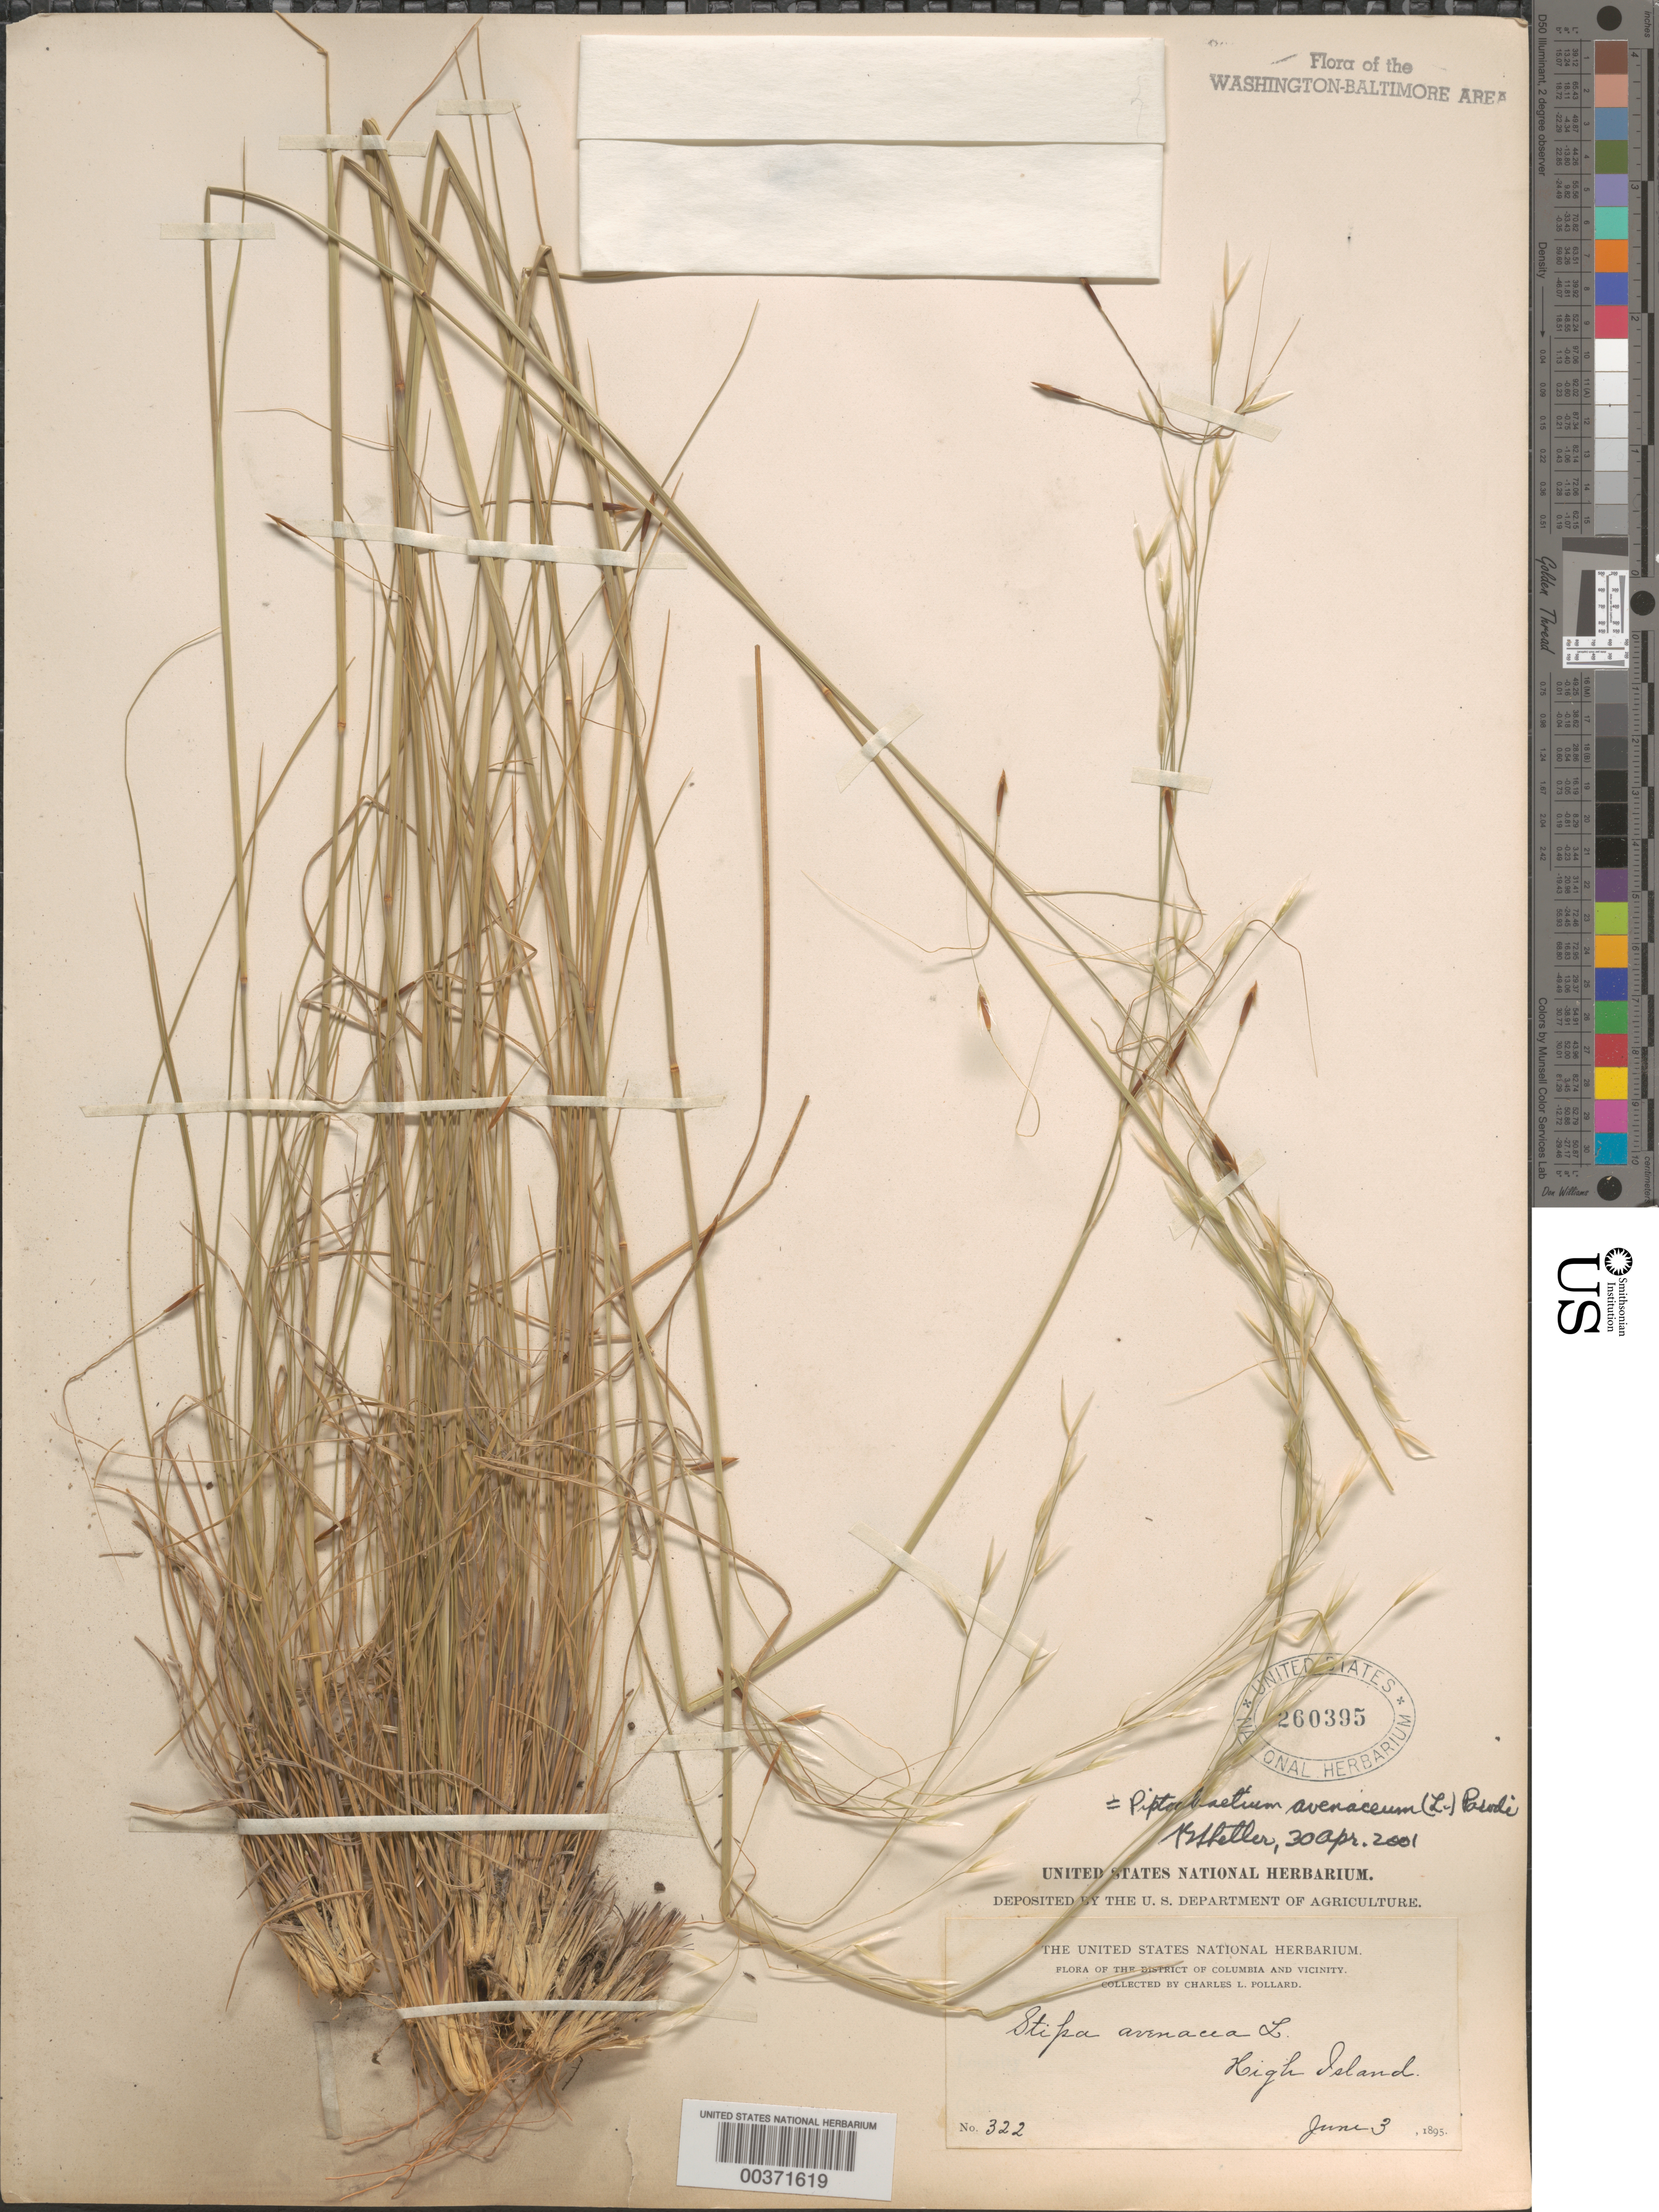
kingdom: Plantae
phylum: Tracheophyta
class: Liliopsida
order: Poales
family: Poaceae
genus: Piptochaetium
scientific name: Piptochaetium avenaceum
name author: (L.) Parodi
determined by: Shetler, Stanwyn G., (US), NMNH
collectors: C. L. Pollard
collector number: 322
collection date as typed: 03 Jun 1895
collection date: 1895-06-03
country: United States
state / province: Maryland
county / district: Montgomery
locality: High Island C. & O. Canal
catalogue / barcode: US 260395